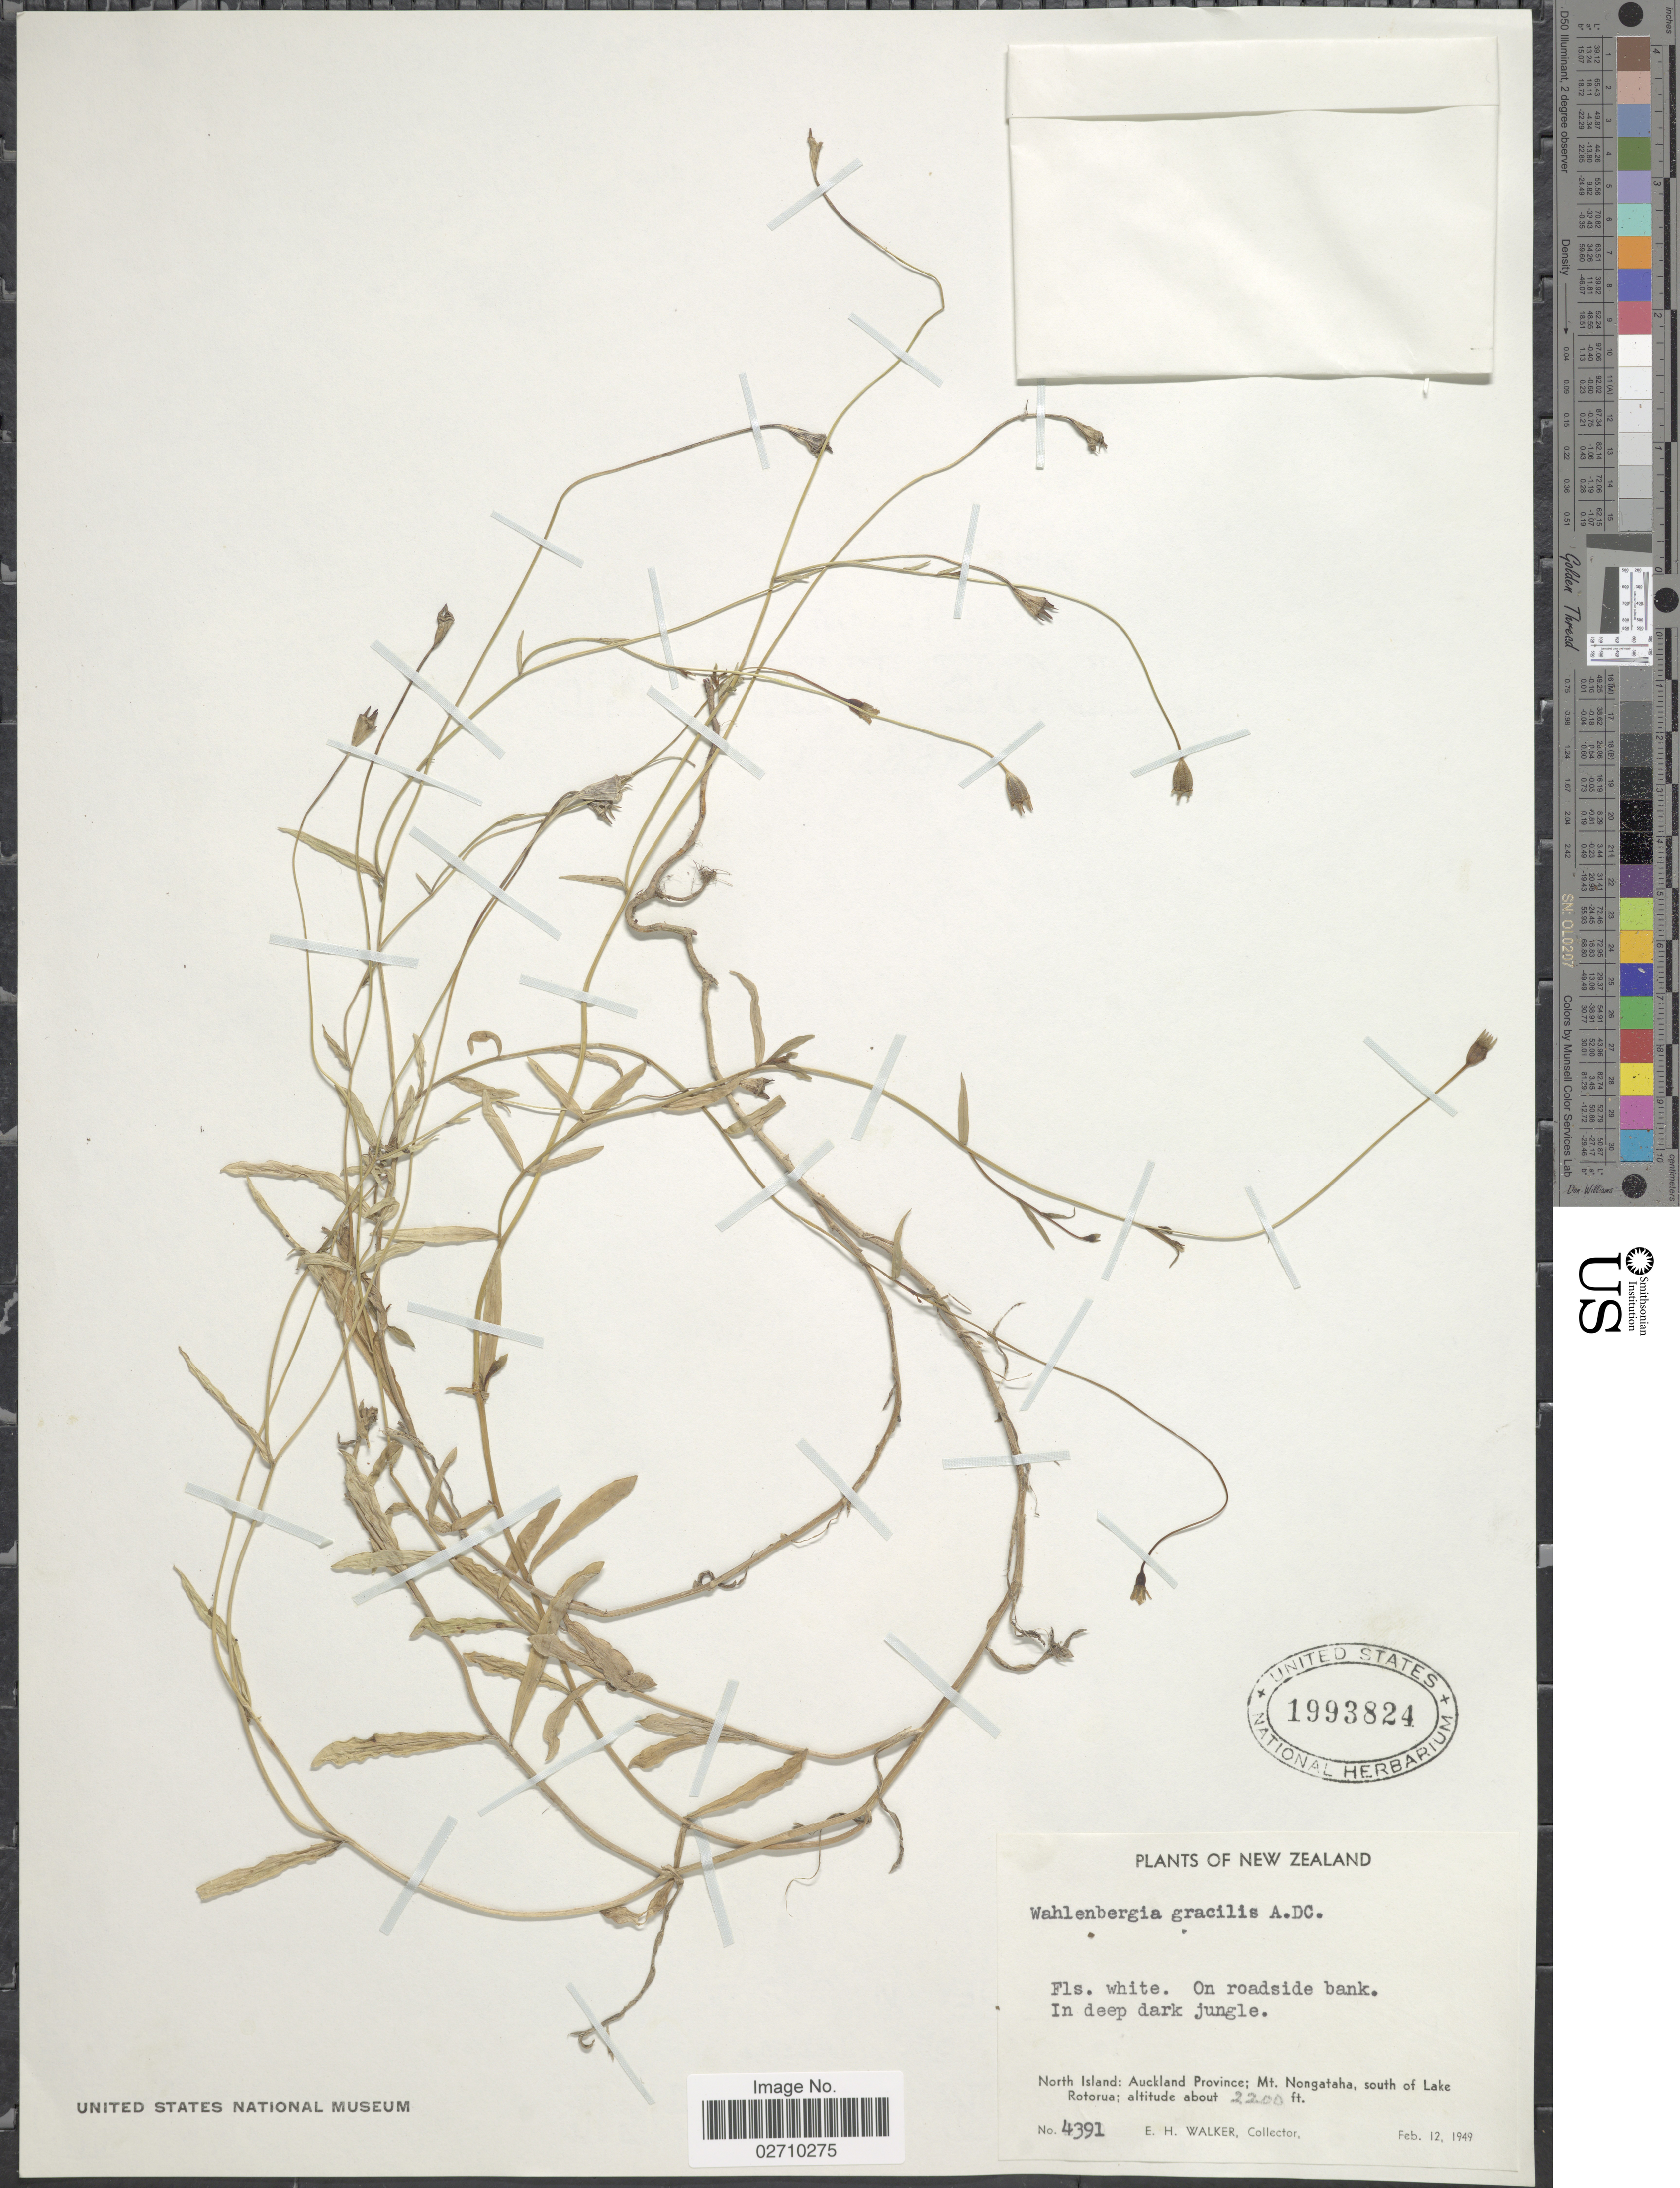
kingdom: Plantae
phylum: Tracheophyta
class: Magnoliopsida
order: Asterales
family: Campanulaceae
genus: Wahlenbergia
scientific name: Wahlenbergia gracilis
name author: A. DC.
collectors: E. H. Walker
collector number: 4391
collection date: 1949-02-12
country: New Zealand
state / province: Auckland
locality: On roadside bank. North Island; mt. Nongataha, south of Lake Rotorua.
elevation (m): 671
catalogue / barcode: US 1993824